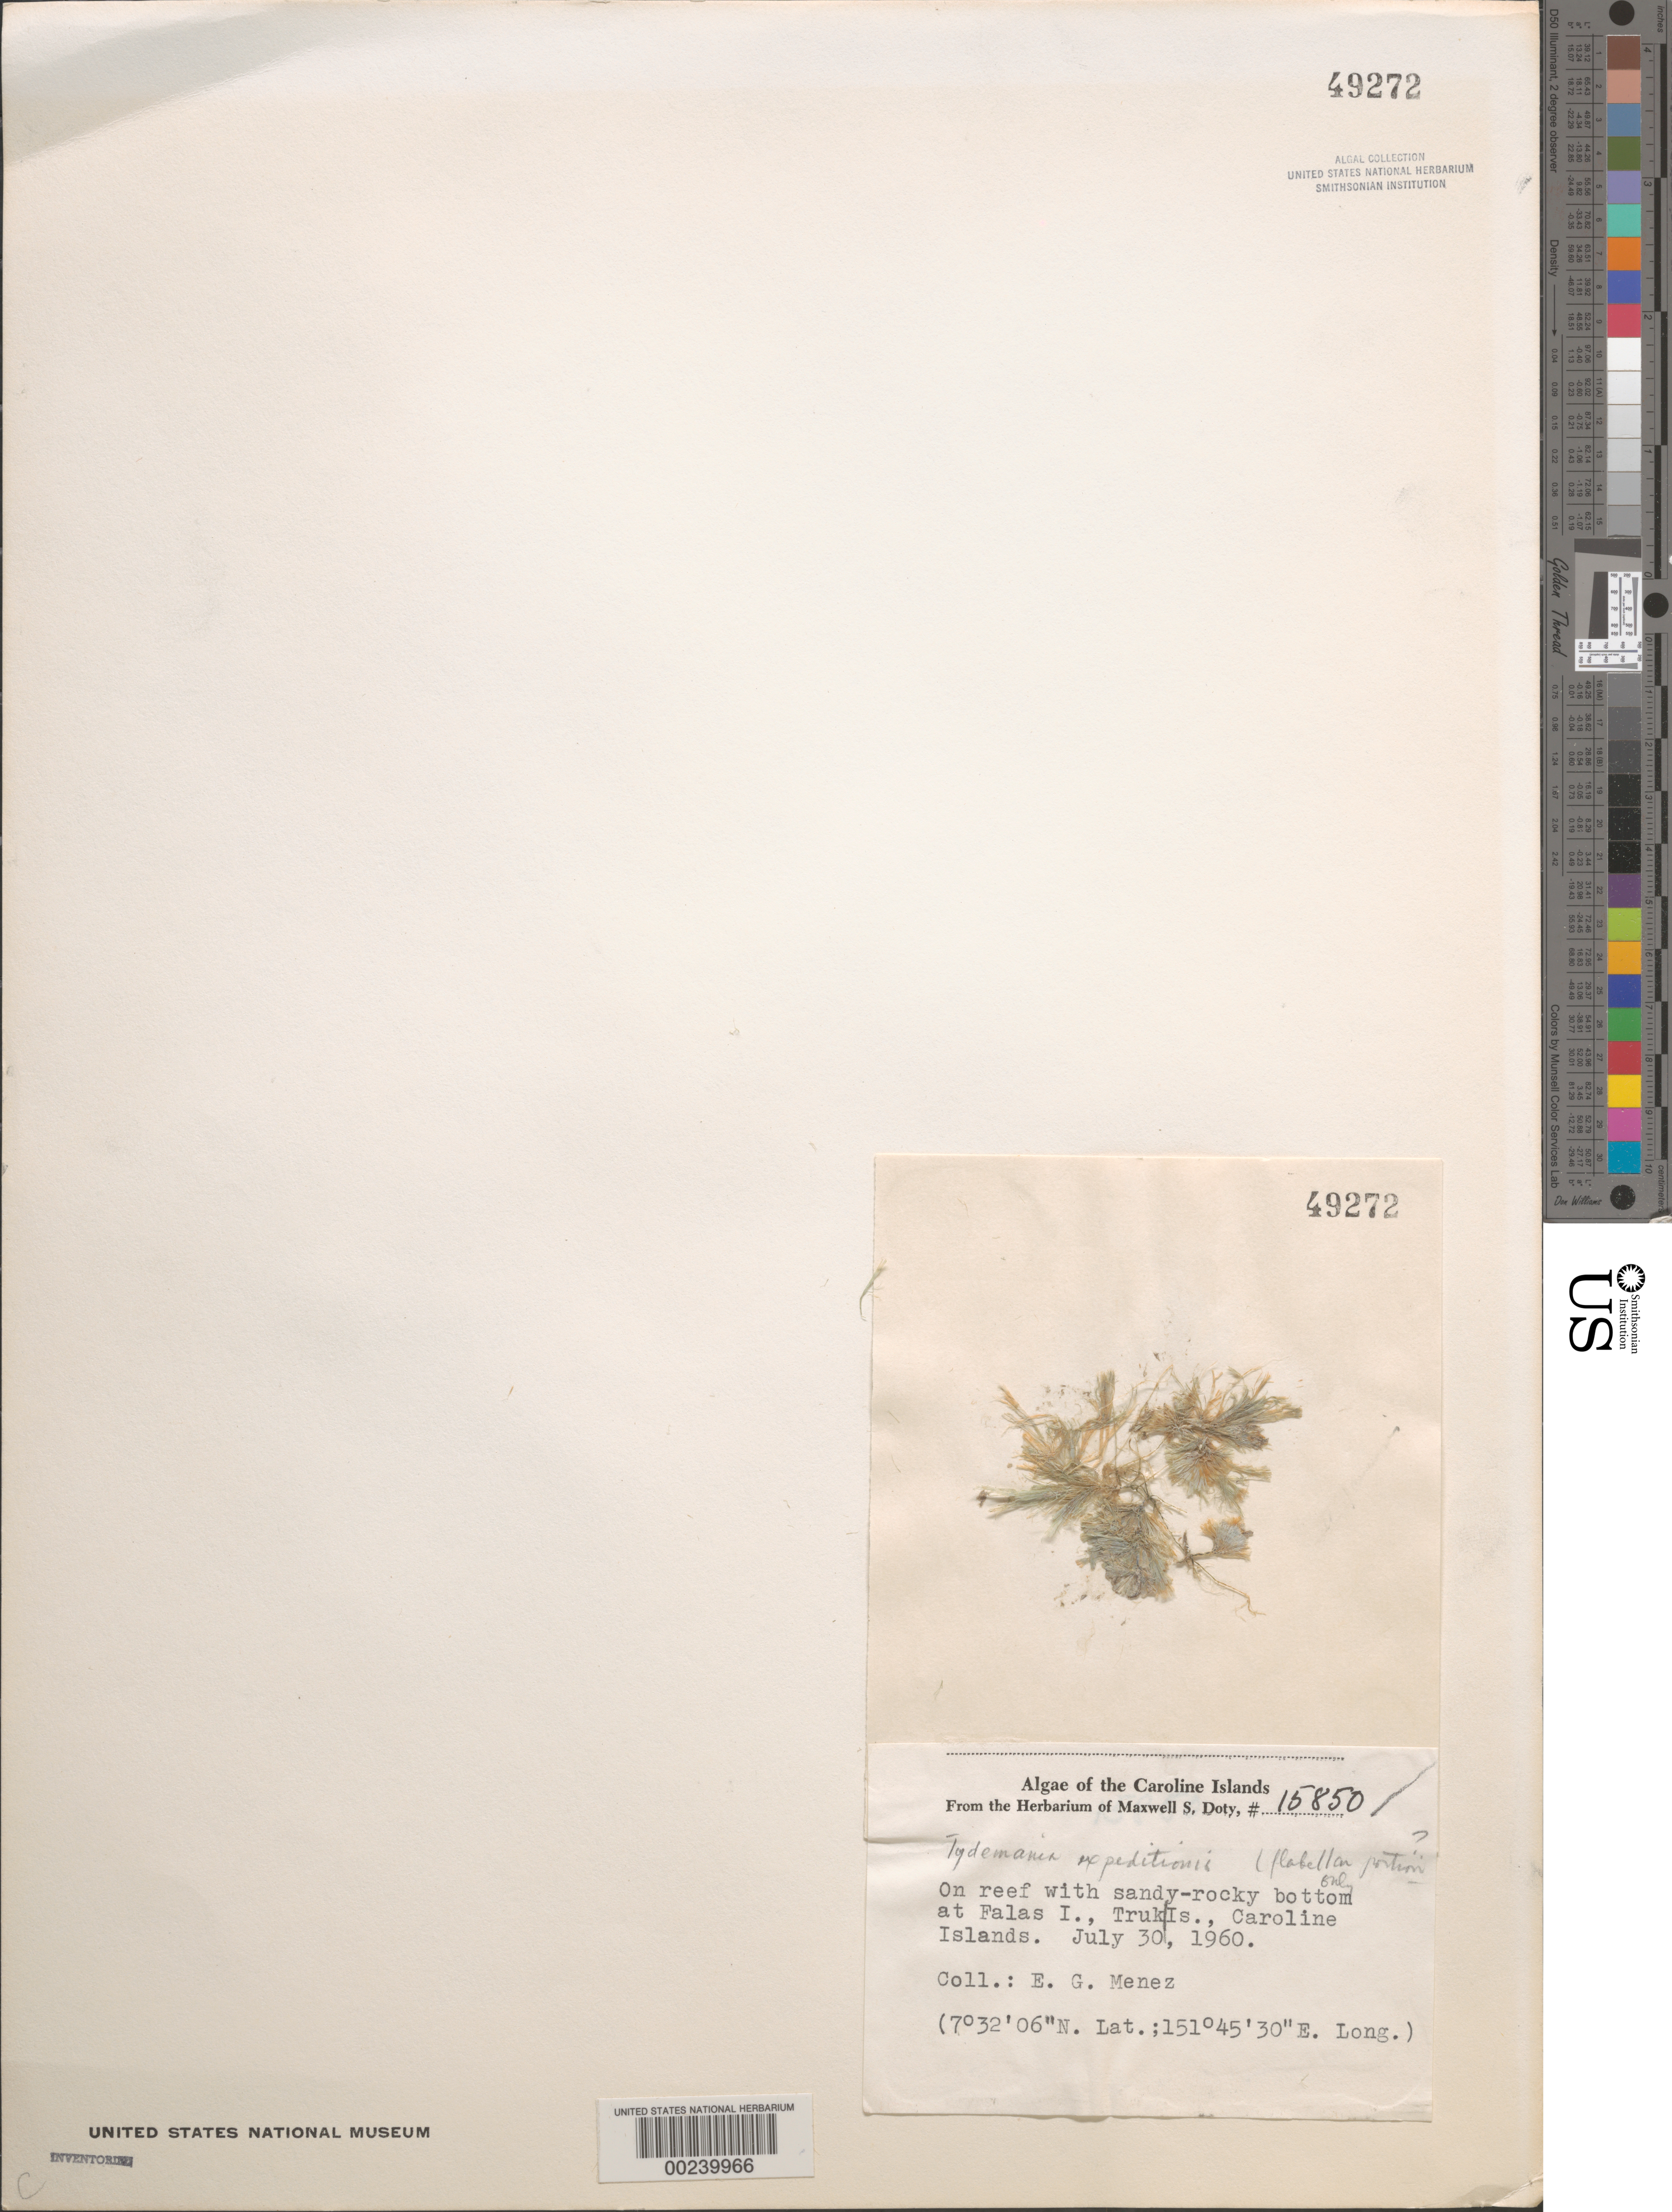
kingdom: Plantae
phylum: Chlorophyta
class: Ulvophyceae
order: Bryopsidales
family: Udoteaceae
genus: Tydemania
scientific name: Tydemania expeditionis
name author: Weber Bosse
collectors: Meñez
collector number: MSD 15850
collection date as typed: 30 Jul 1960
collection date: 1960-07-30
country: Micronesia, Federated States of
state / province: Truk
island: Falas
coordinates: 7 32' 06" N, 151 45' 30" E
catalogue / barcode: US 49272